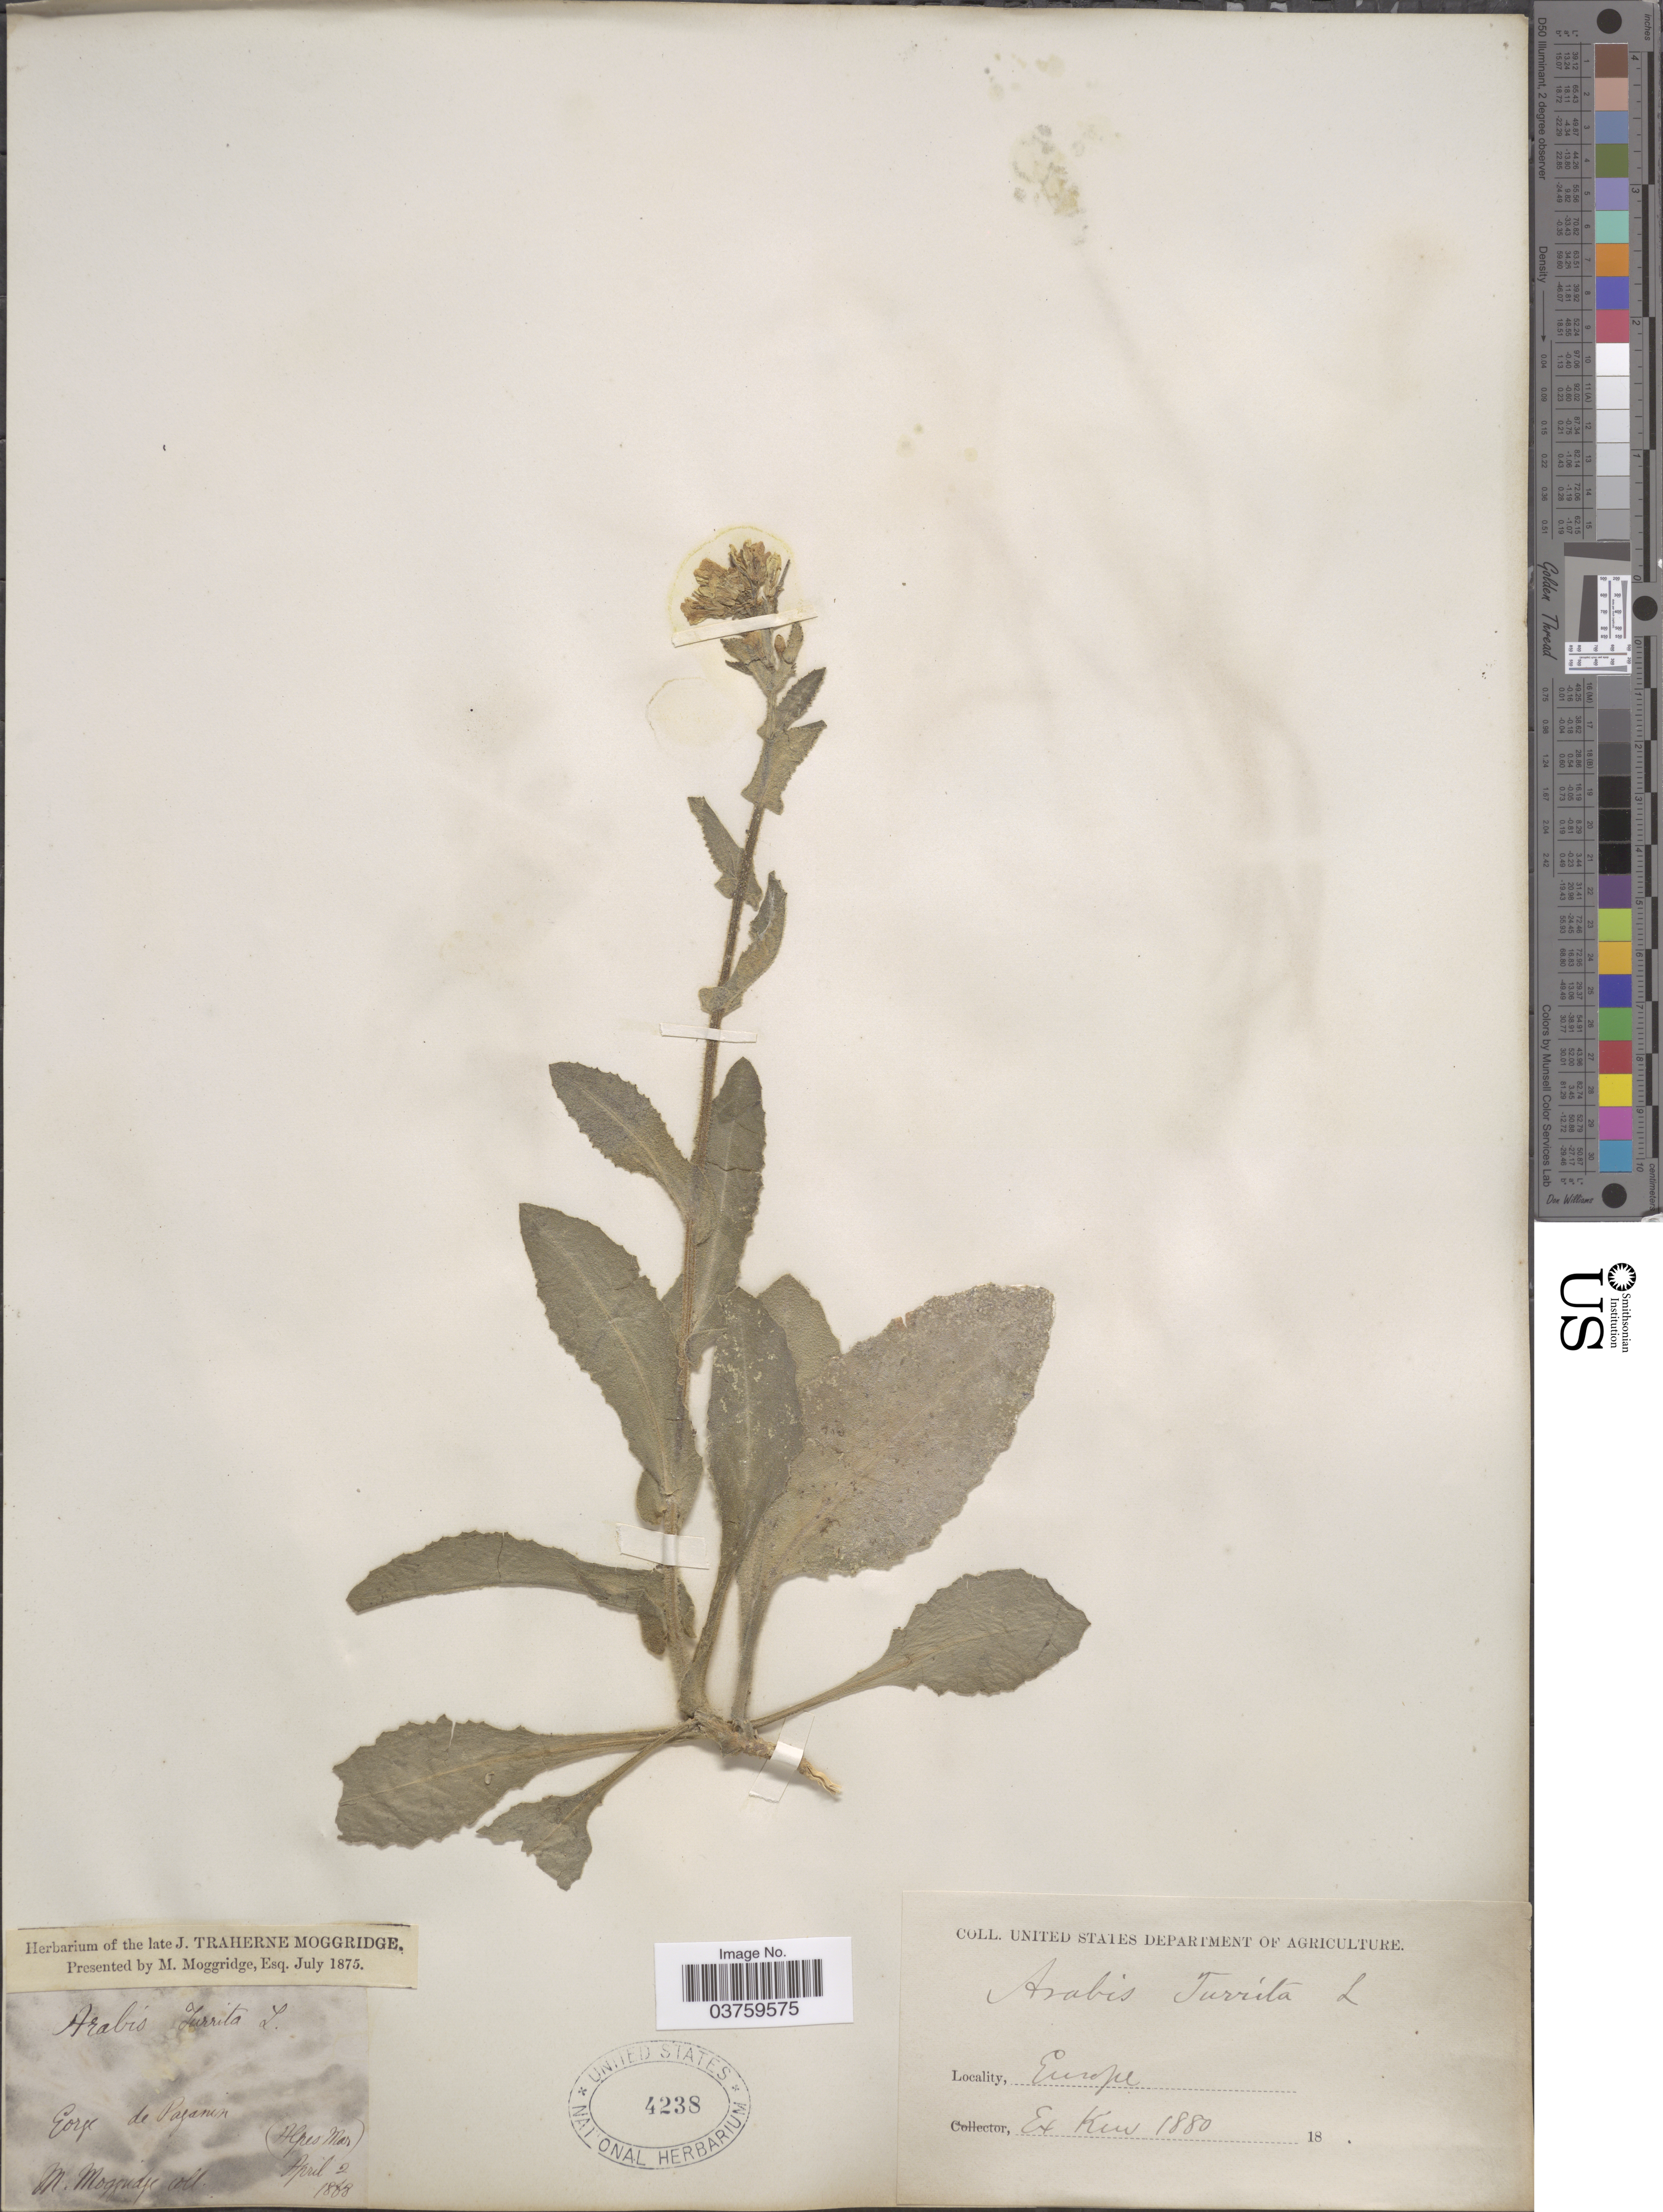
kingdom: Plantae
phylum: Tracheophyta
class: Magnoliopsida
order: Brassicales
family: Brassicaceae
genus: Arabis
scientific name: Arabis turrita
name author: L.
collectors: M. Moggridge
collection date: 1868-04-02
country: France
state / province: Provence-Alpes-Côte d'Azur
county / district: Alpes-Maritimes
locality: Gorge de Pazamin (Alpes mar).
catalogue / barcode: US 4238